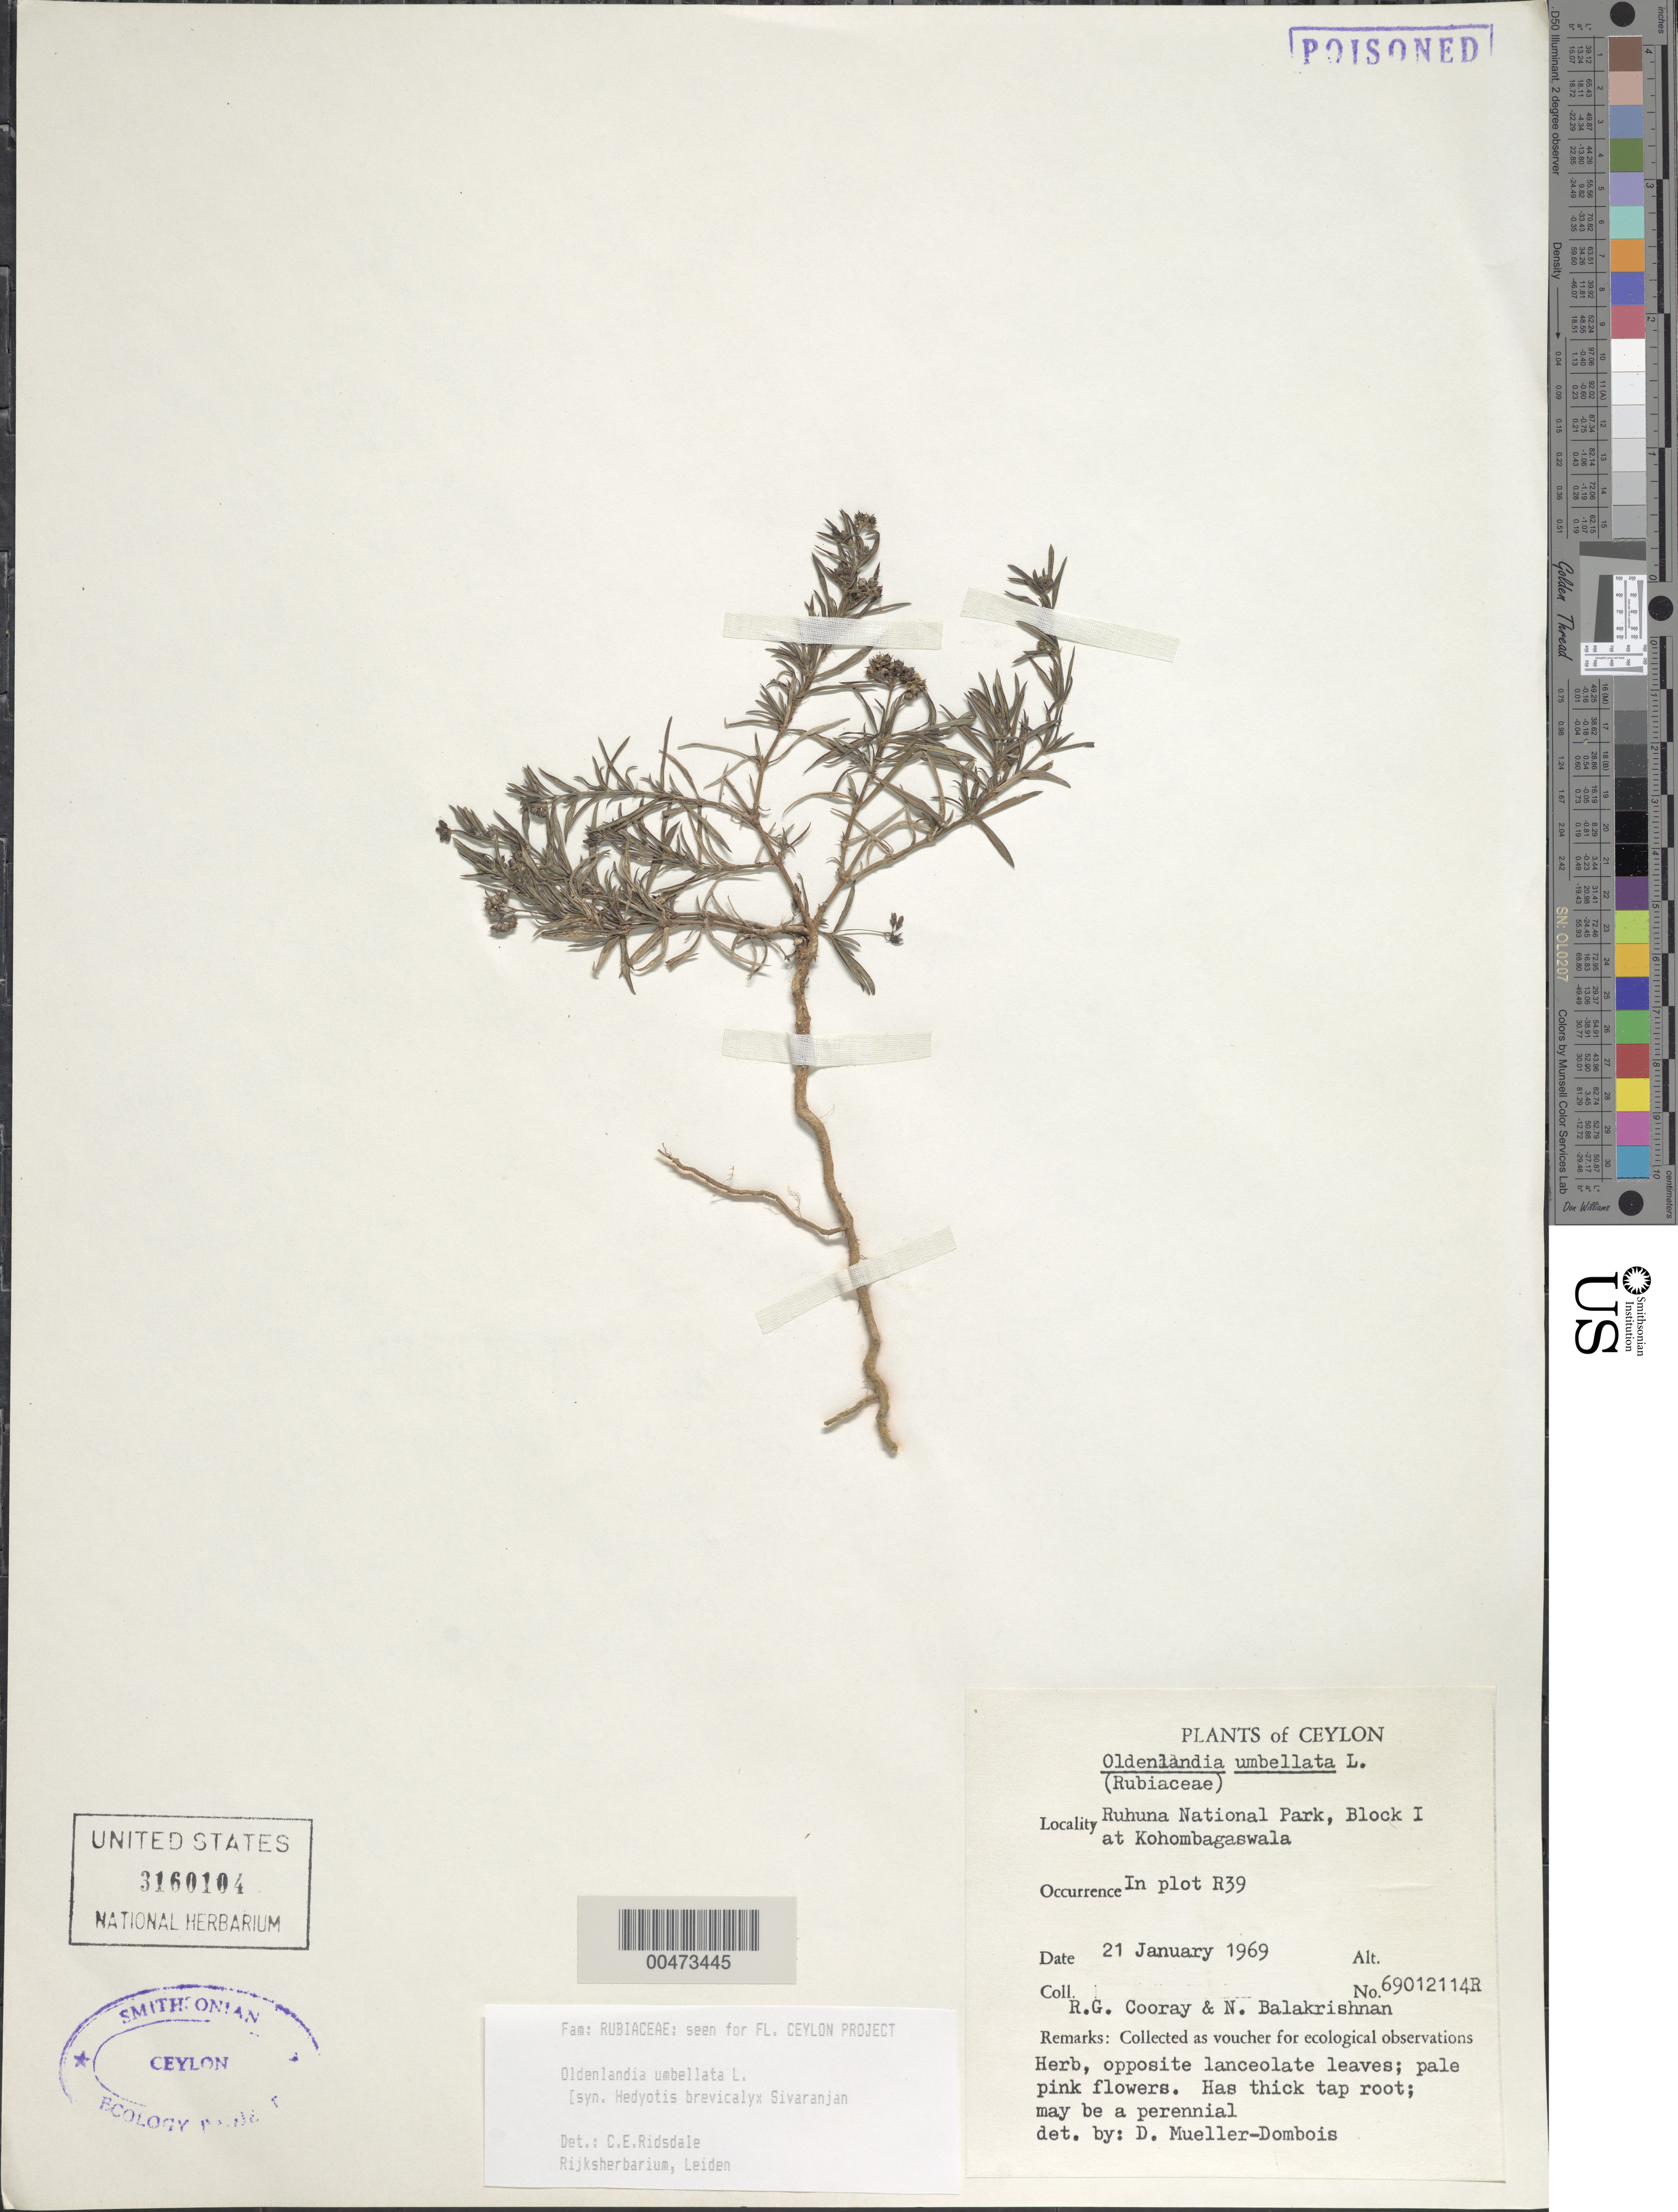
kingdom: Plantae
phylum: Tracheophyta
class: Magnoliopsida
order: Gentianales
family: Rubiaceae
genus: Oldenlandia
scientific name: Oldenlandia umbellata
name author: L.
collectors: R. Cooray & N. Balakrishnan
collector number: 69012114R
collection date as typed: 21 Jan 1969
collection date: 1969-01-21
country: Sri Lanka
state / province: Southern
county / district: Hambantota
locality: Ruhuna Natl. Park, Block I, at Kohombagaswala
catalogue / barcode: US 3160104